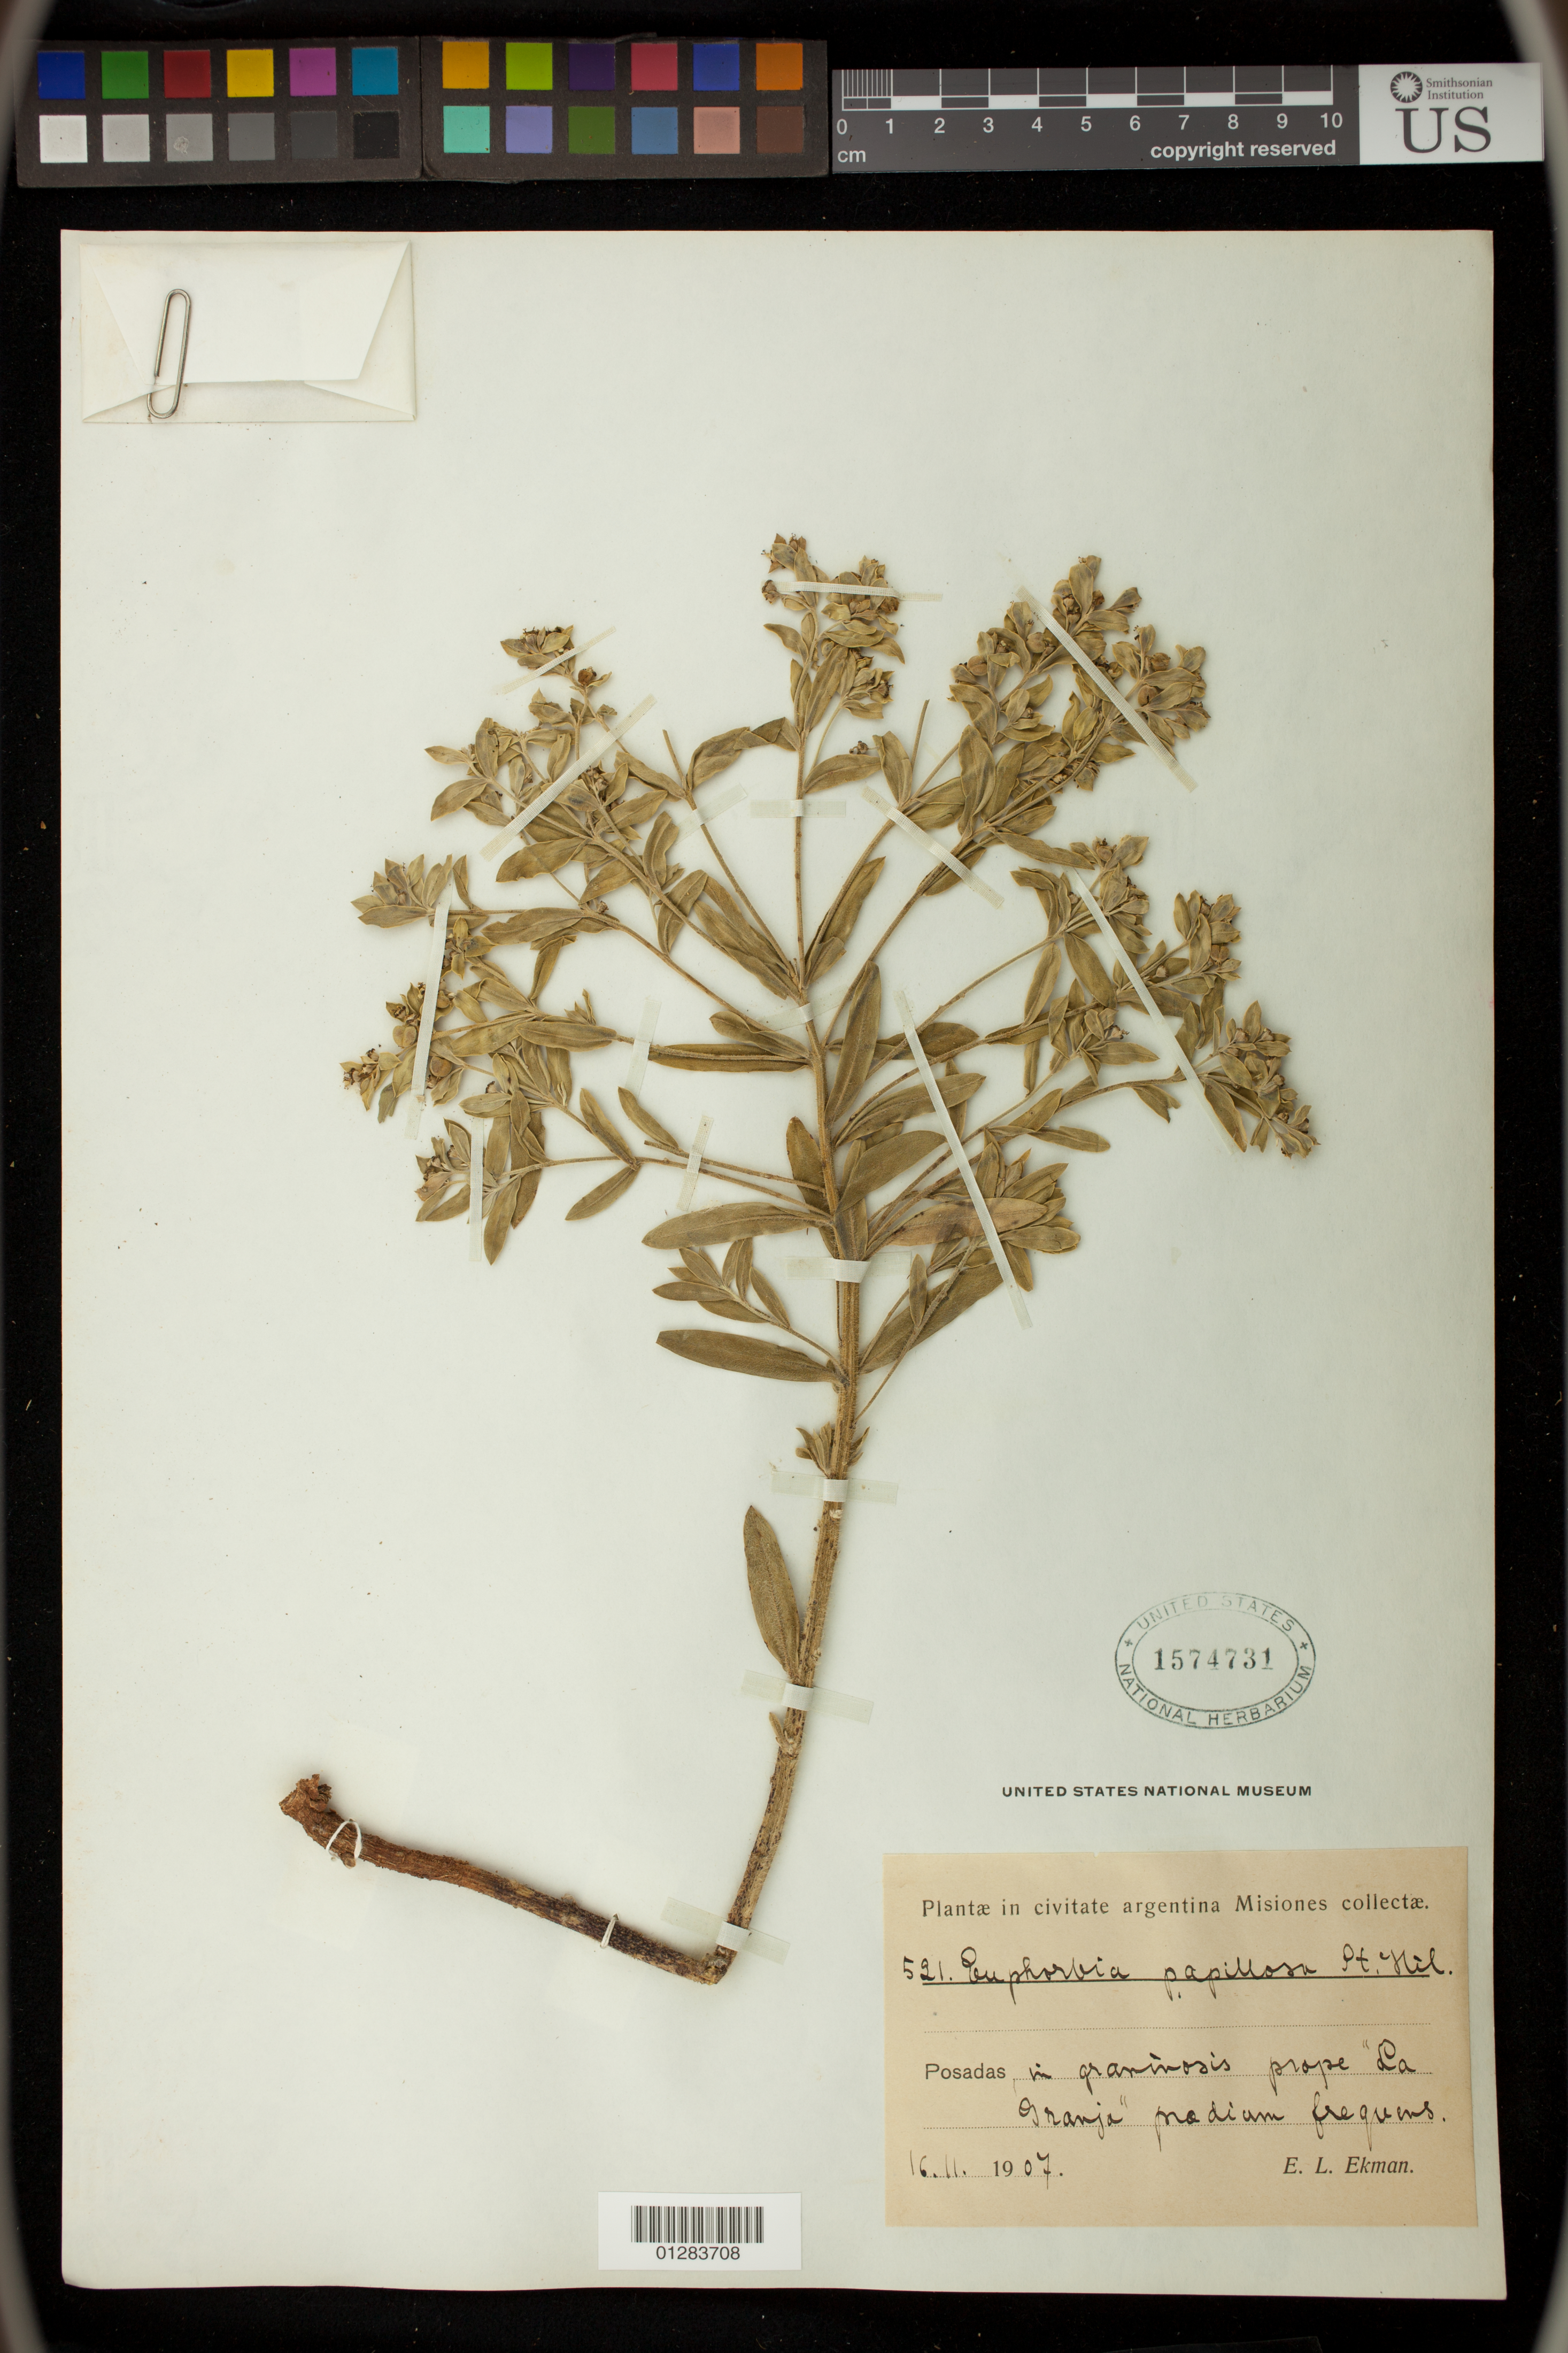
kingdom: Plantae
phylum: Tracheophyta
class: Magnoliopsida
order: Malpighiales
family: Euphorbiaceae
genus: Euphorbia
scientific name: Euphorbia papillosa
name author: A. St.-Hil.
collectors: E. L. Ekman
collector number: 521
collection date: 1907-11-16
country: Argentina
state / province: Misiones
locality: Posadas Prope "La Granja"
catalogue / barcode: US 1574731